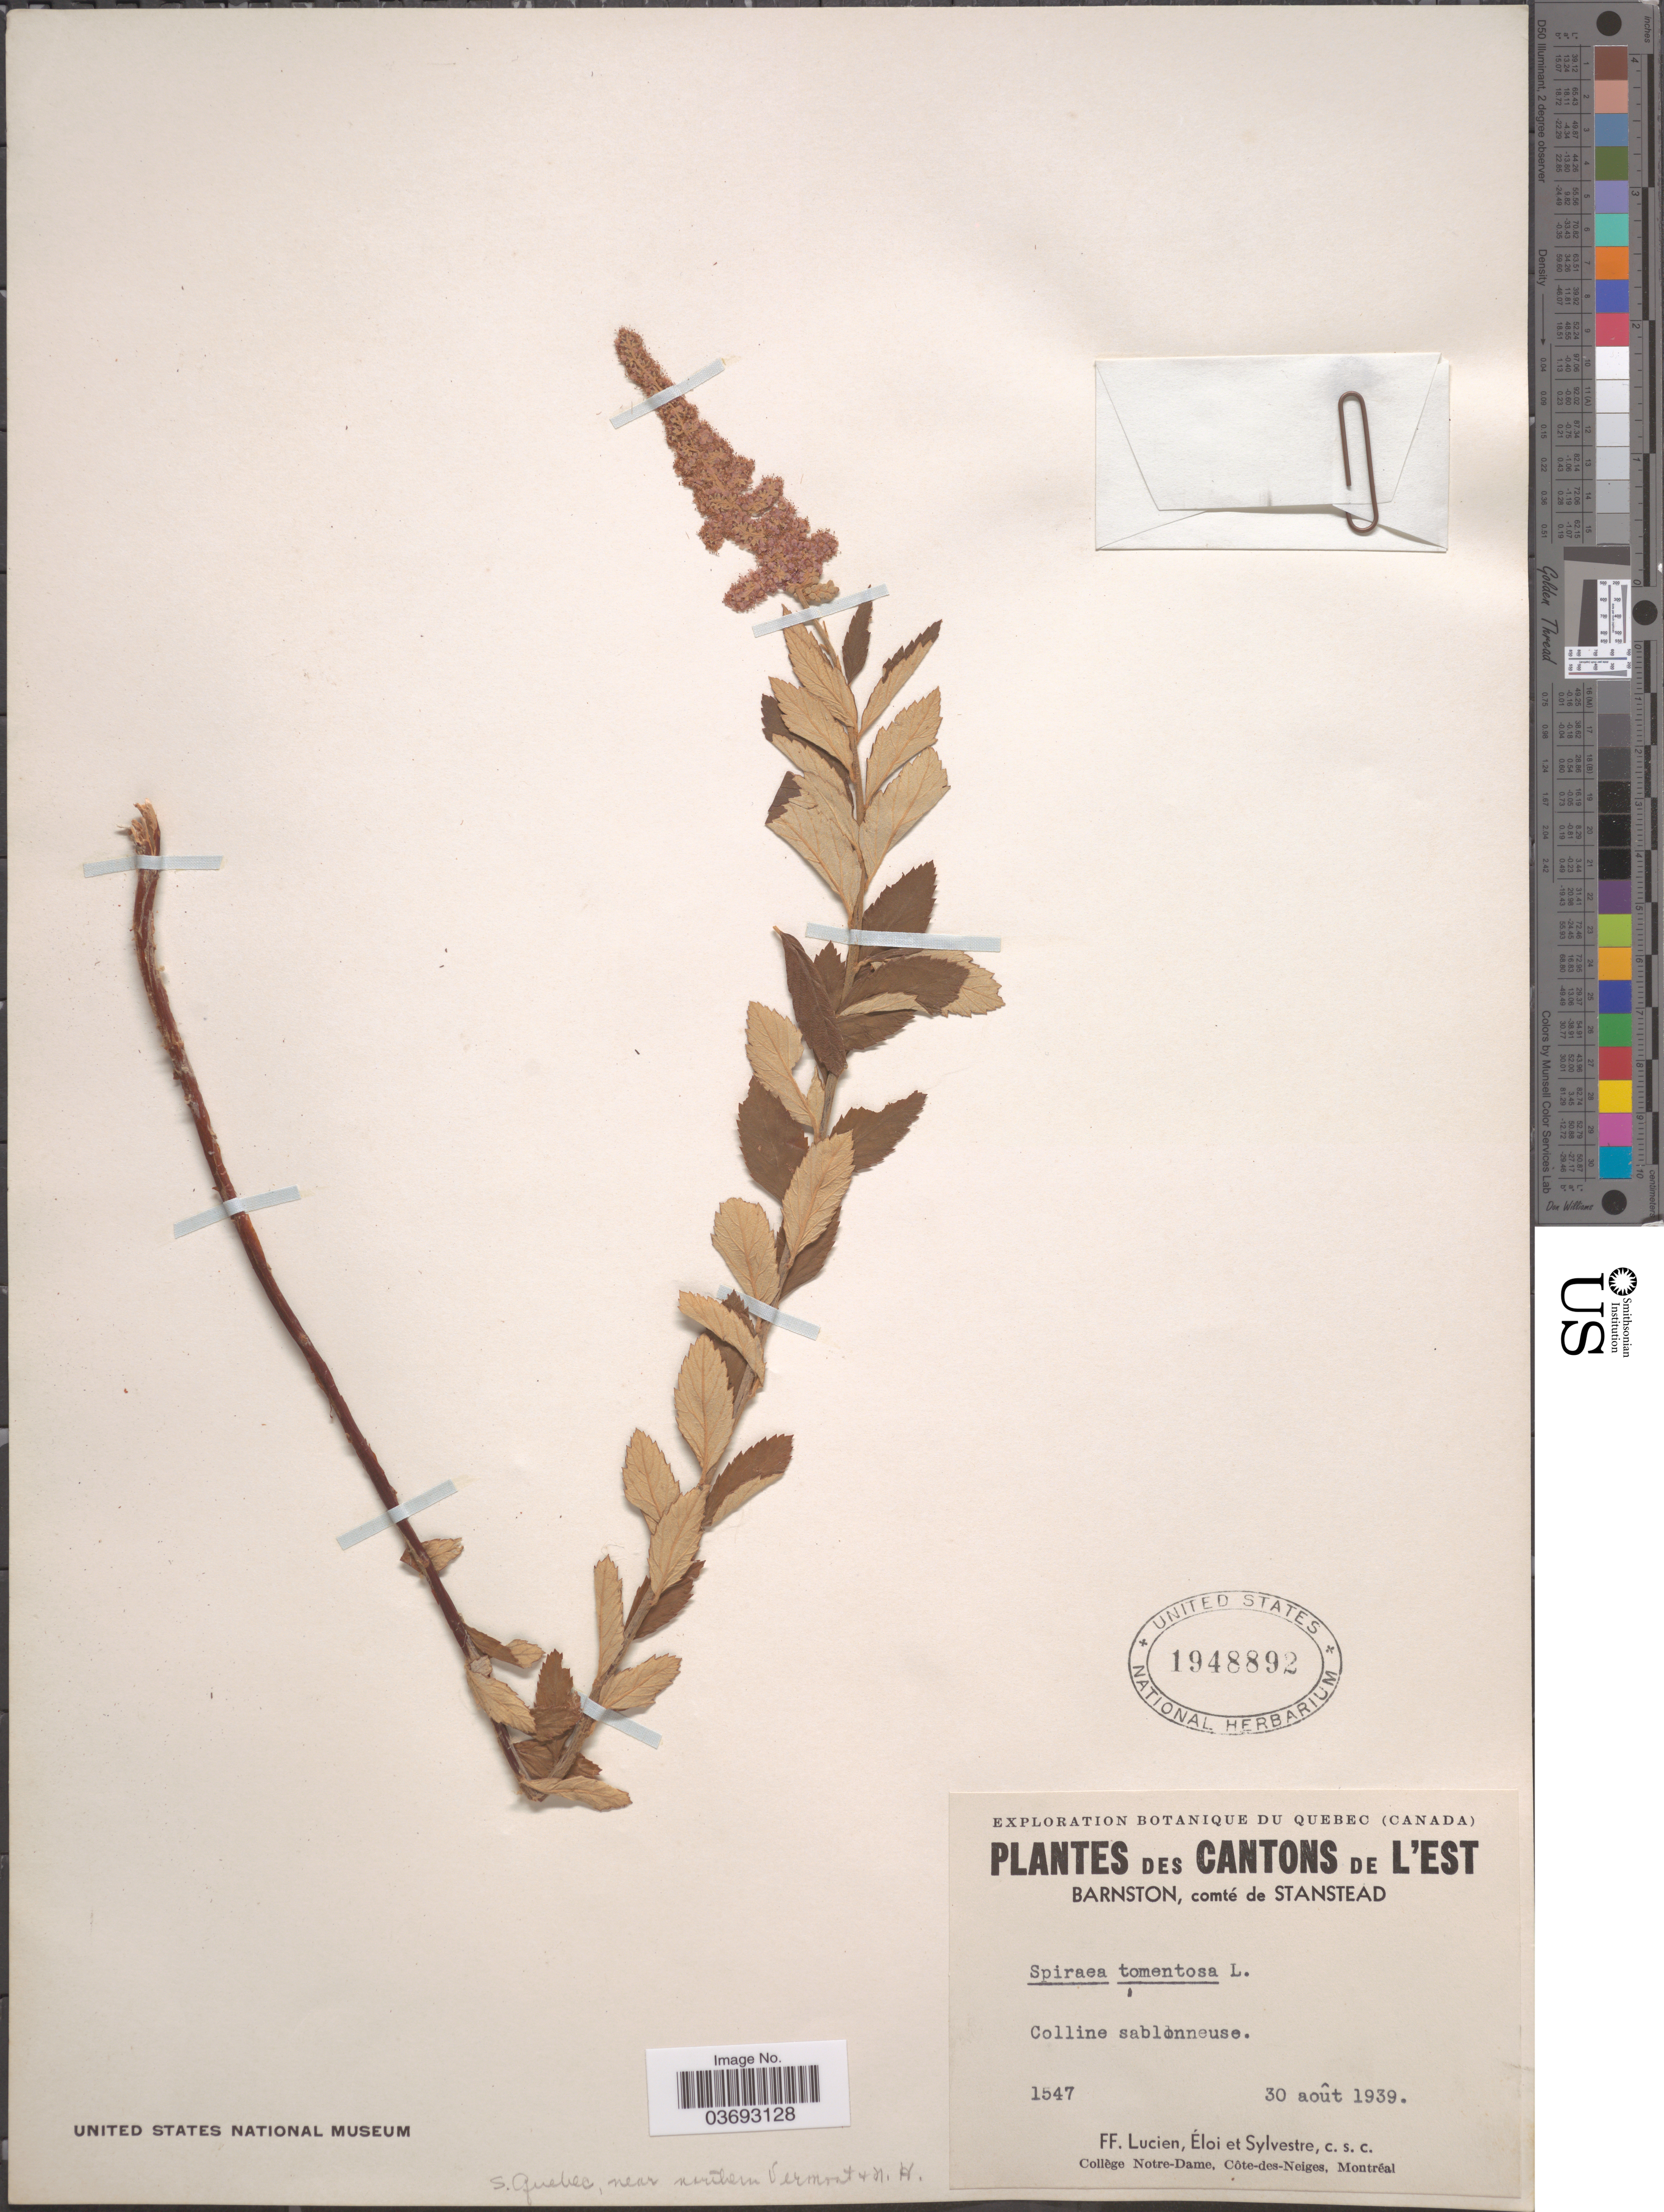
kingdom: Plantae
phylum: Tracheophyta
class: Magnoliopsida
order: Rosales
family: Rosaceae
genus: Spiraea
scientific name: Spiraea tomentosa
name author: L.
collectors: F. Lucien, Éloi & Sylvestre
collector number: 1547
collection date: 1939-08-30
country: Canada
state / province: Quebec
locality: Cantons de L'Est. Barnston, comté de Stanstead. S. Quebec, near northern Vermont + N. H.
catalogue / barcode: US 1948892